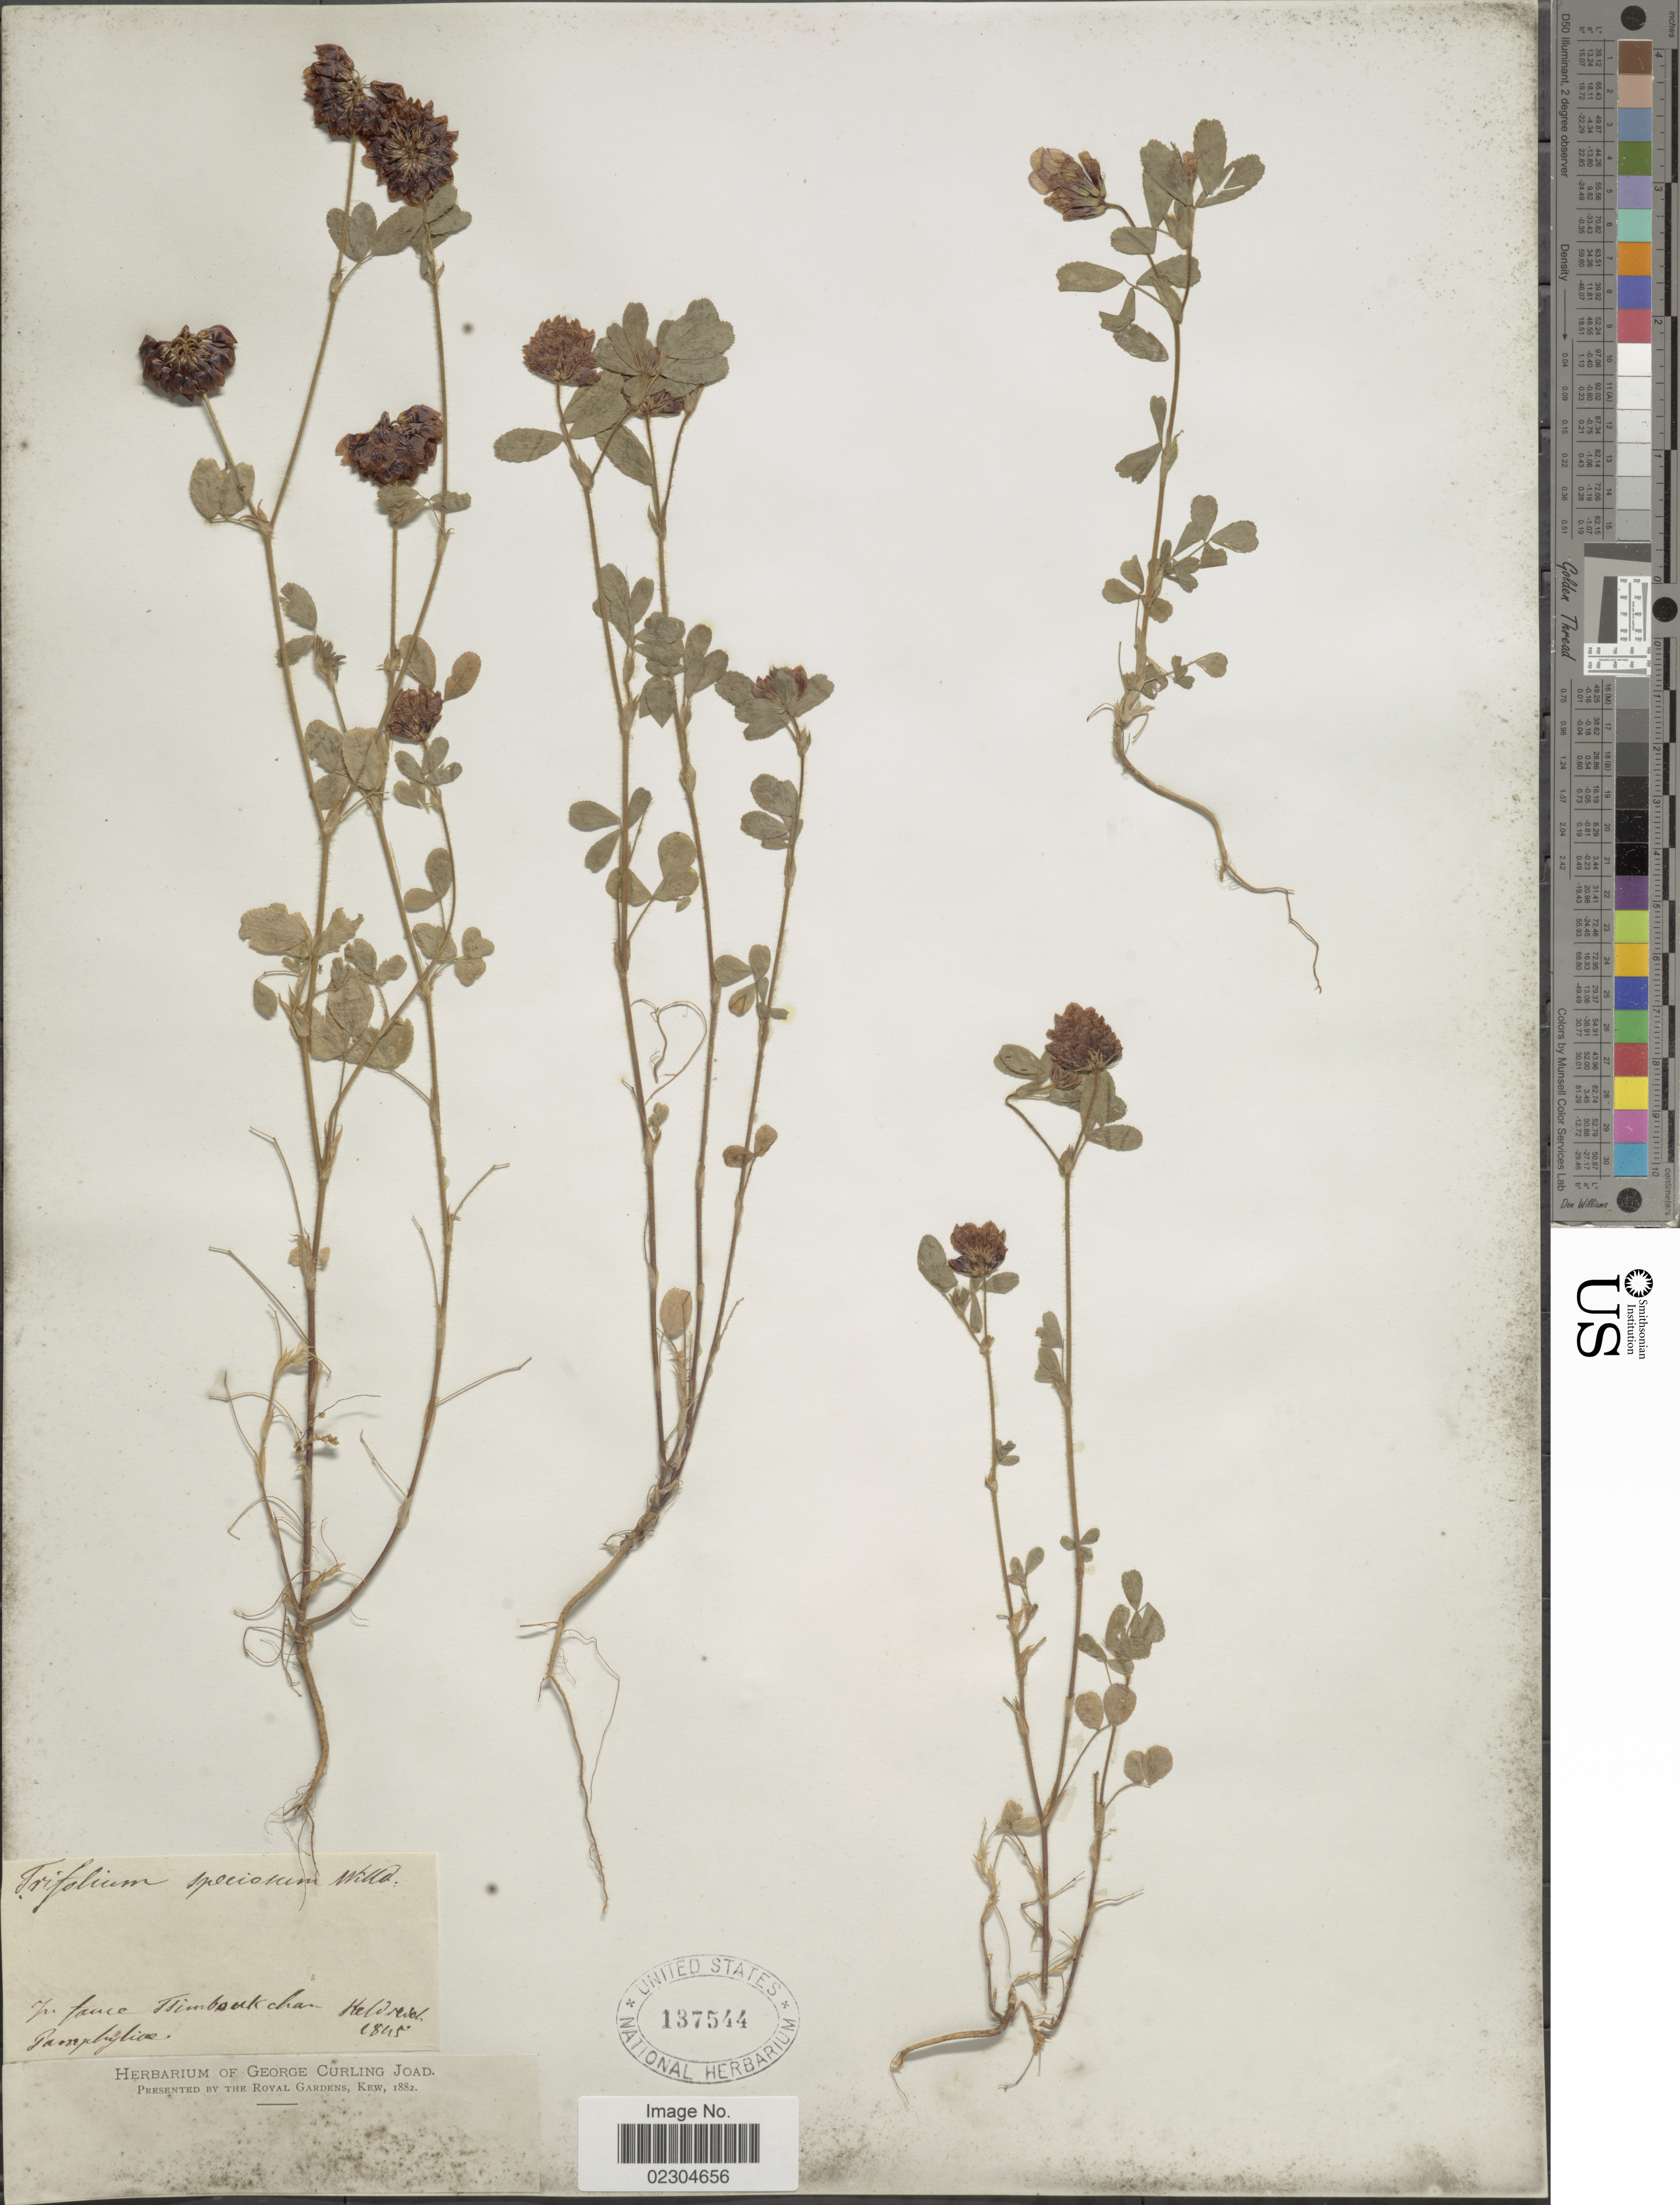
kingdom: Plantae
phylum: Tracheophyta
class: Magnoliopsida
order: Fabales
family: Fabaceae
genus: Trifolium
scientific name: Trifolium speciosum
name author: Willd.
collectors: Heldreich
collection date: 1845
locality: In fame Timbuckchar [interpreted]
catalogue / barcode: US 137544